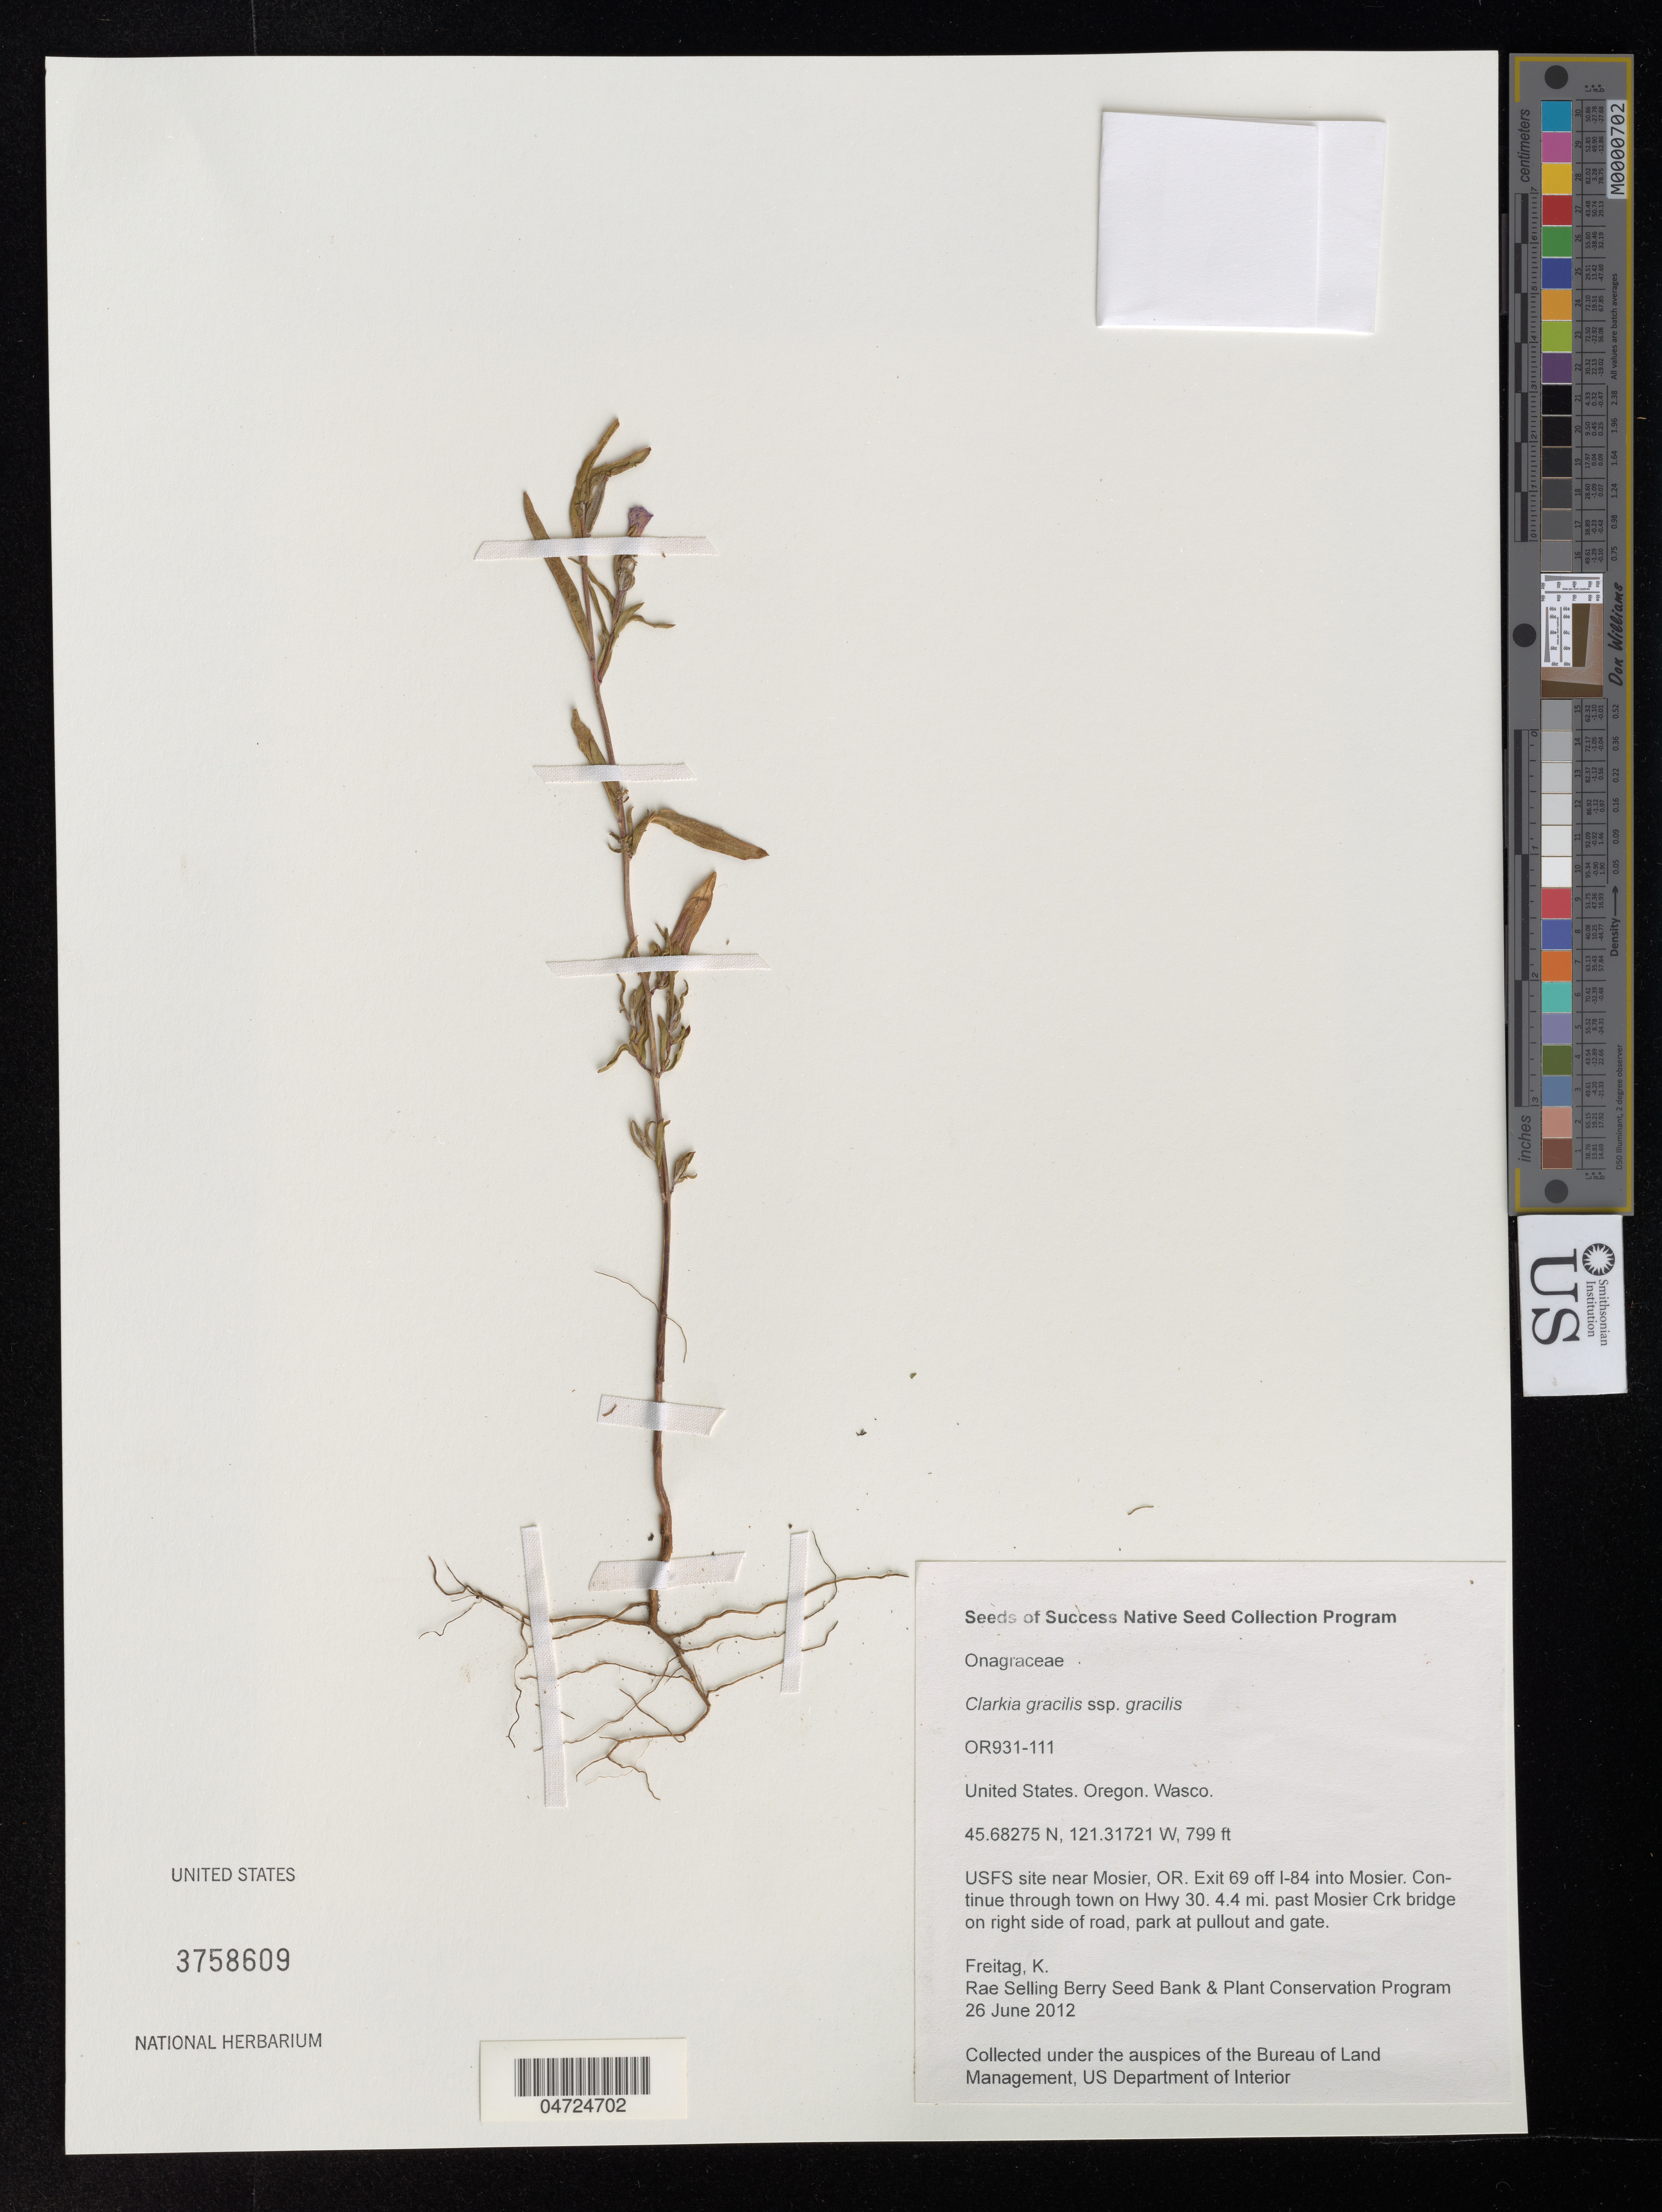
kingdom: Plantae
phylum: Tracheophyta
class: Magnoliopsida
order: Myrtales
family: Onagraceae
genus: Clarkia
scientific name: Clarkia gracilis subsp. gracilis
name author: (Piper) A. Nelson & J.F. Macbr.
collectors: K. Freitag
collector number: OR931-111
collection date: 2012-06-26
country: United States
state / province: Oregon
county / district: Wasco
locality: Wasco. USFS site near Mosier, OR. Exit 69 off I-84 into Mosier. Continue through town on Hwy 30. 4.4 mi. past Mosier Crk bridge on right side of road, park at pullout and gate.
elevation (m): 244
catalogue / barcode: US 3758609